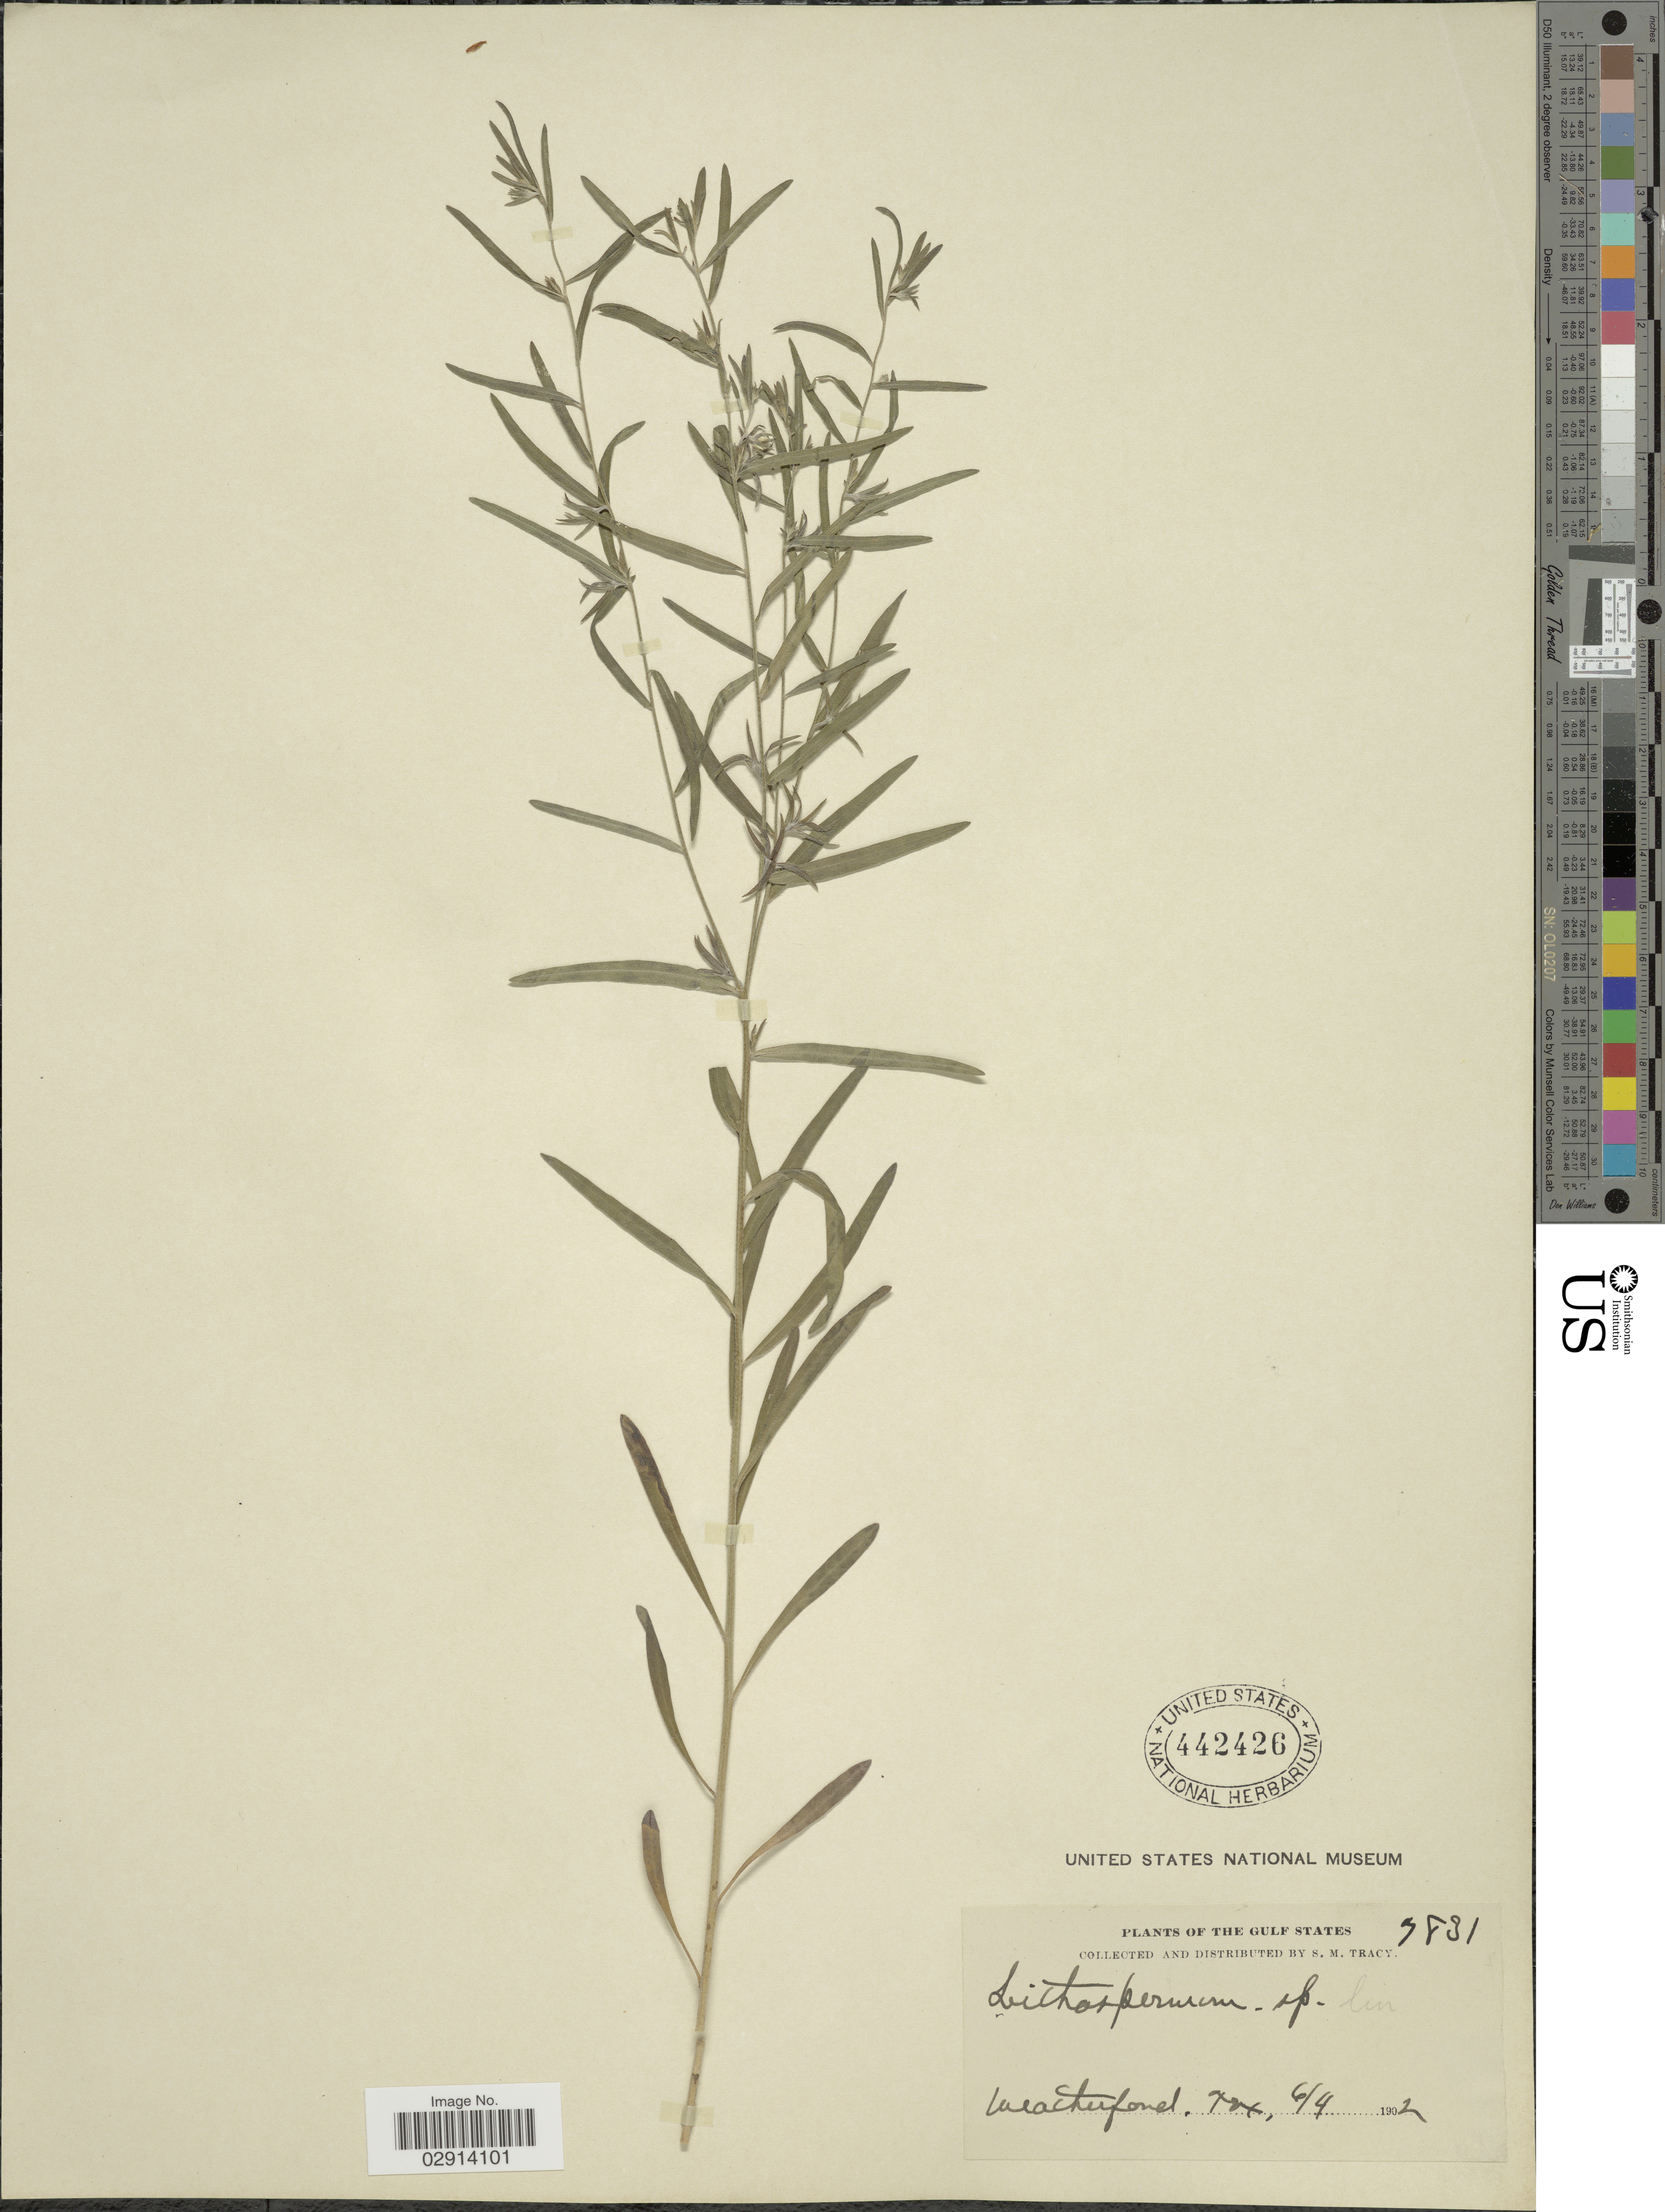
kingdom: Plantae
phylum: Tracheophyta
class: Magnoliopsida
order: Boraginales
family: Boraginaceae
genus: Lithospermum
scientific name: Lithospermum incisum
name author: Lehm.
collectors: S. M. Tracy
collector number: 9831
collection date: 1902-06-04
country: United States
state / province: Texas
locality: Gulf States. weatherfond.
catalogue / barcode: US 442426